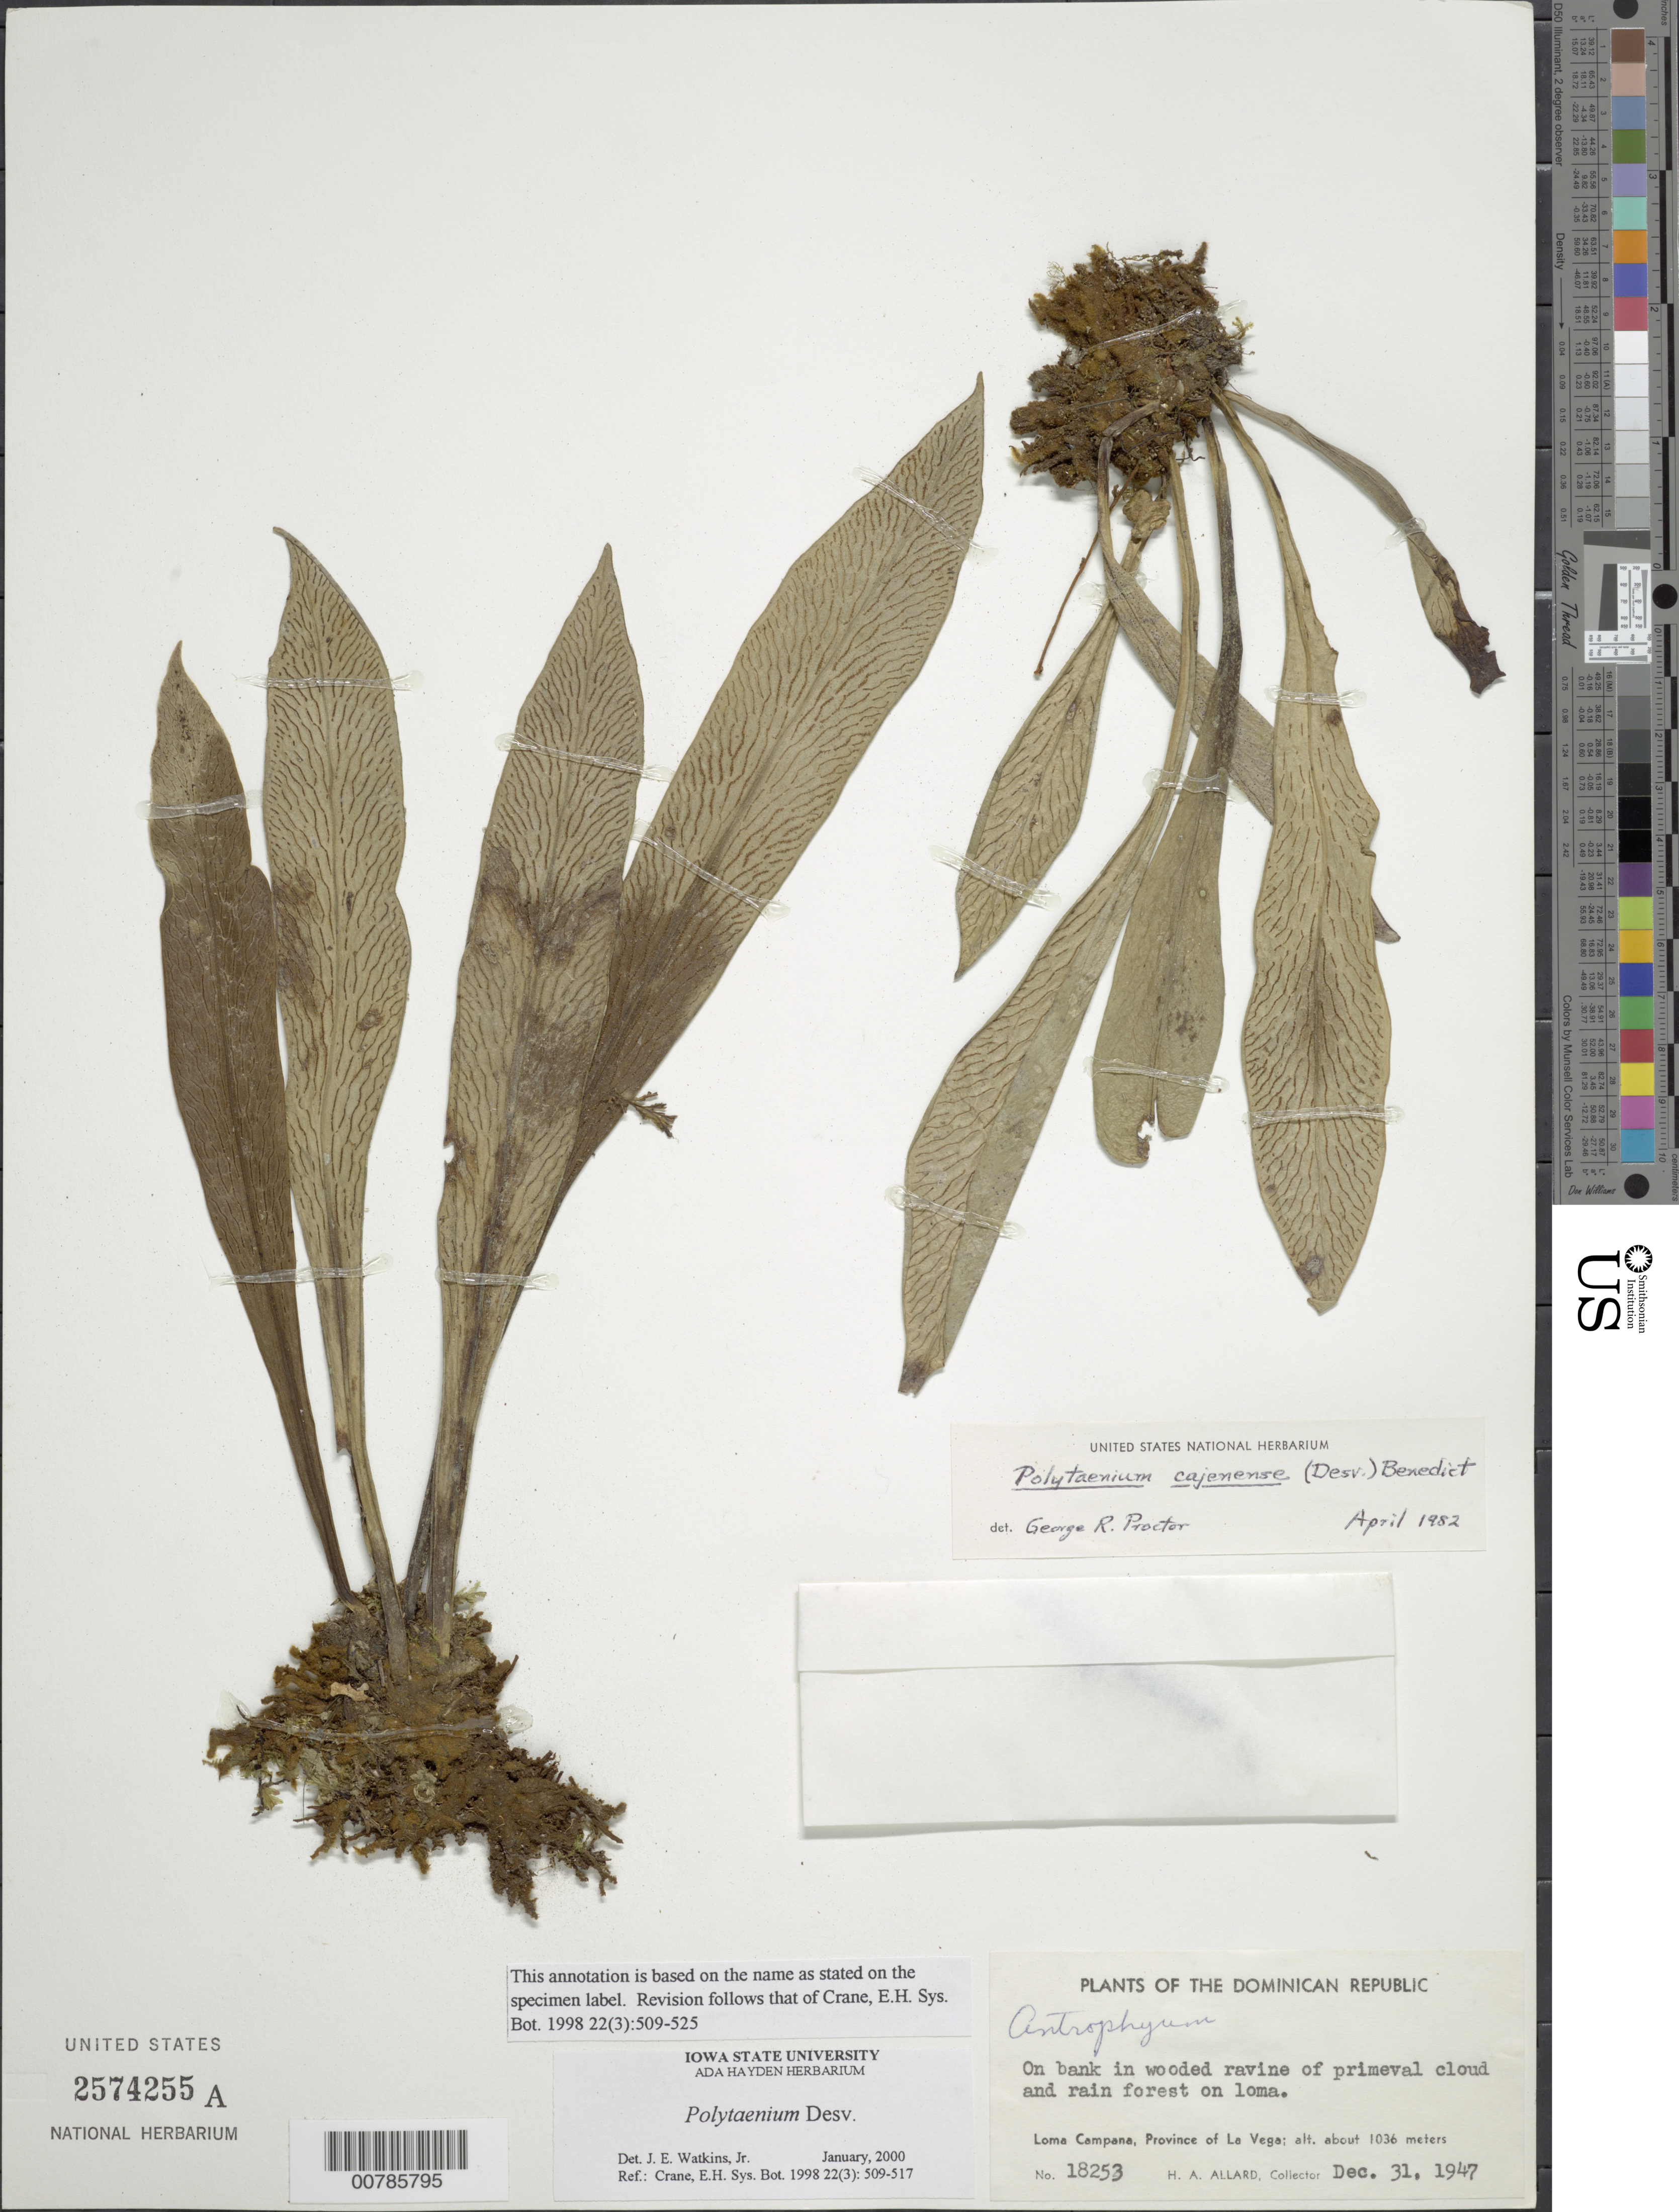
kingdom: Plantae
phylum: Tracheophyta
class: Polypodiopsida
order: Polypodiales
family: Pteridaceae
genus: Polytaenium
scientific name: Polytaenium cajenense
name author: (Desv.) Benedict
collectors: H. A. Allard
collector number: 18253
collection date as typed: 31 Dec 1947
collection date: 1947-12-31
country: Dominican Republic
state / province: La Vega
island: Hispaniola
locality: Loma Campana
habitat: On bank in wooded ravine of primeval cloud and rain forest on loma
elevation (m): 1036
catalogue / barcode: US 2574255A